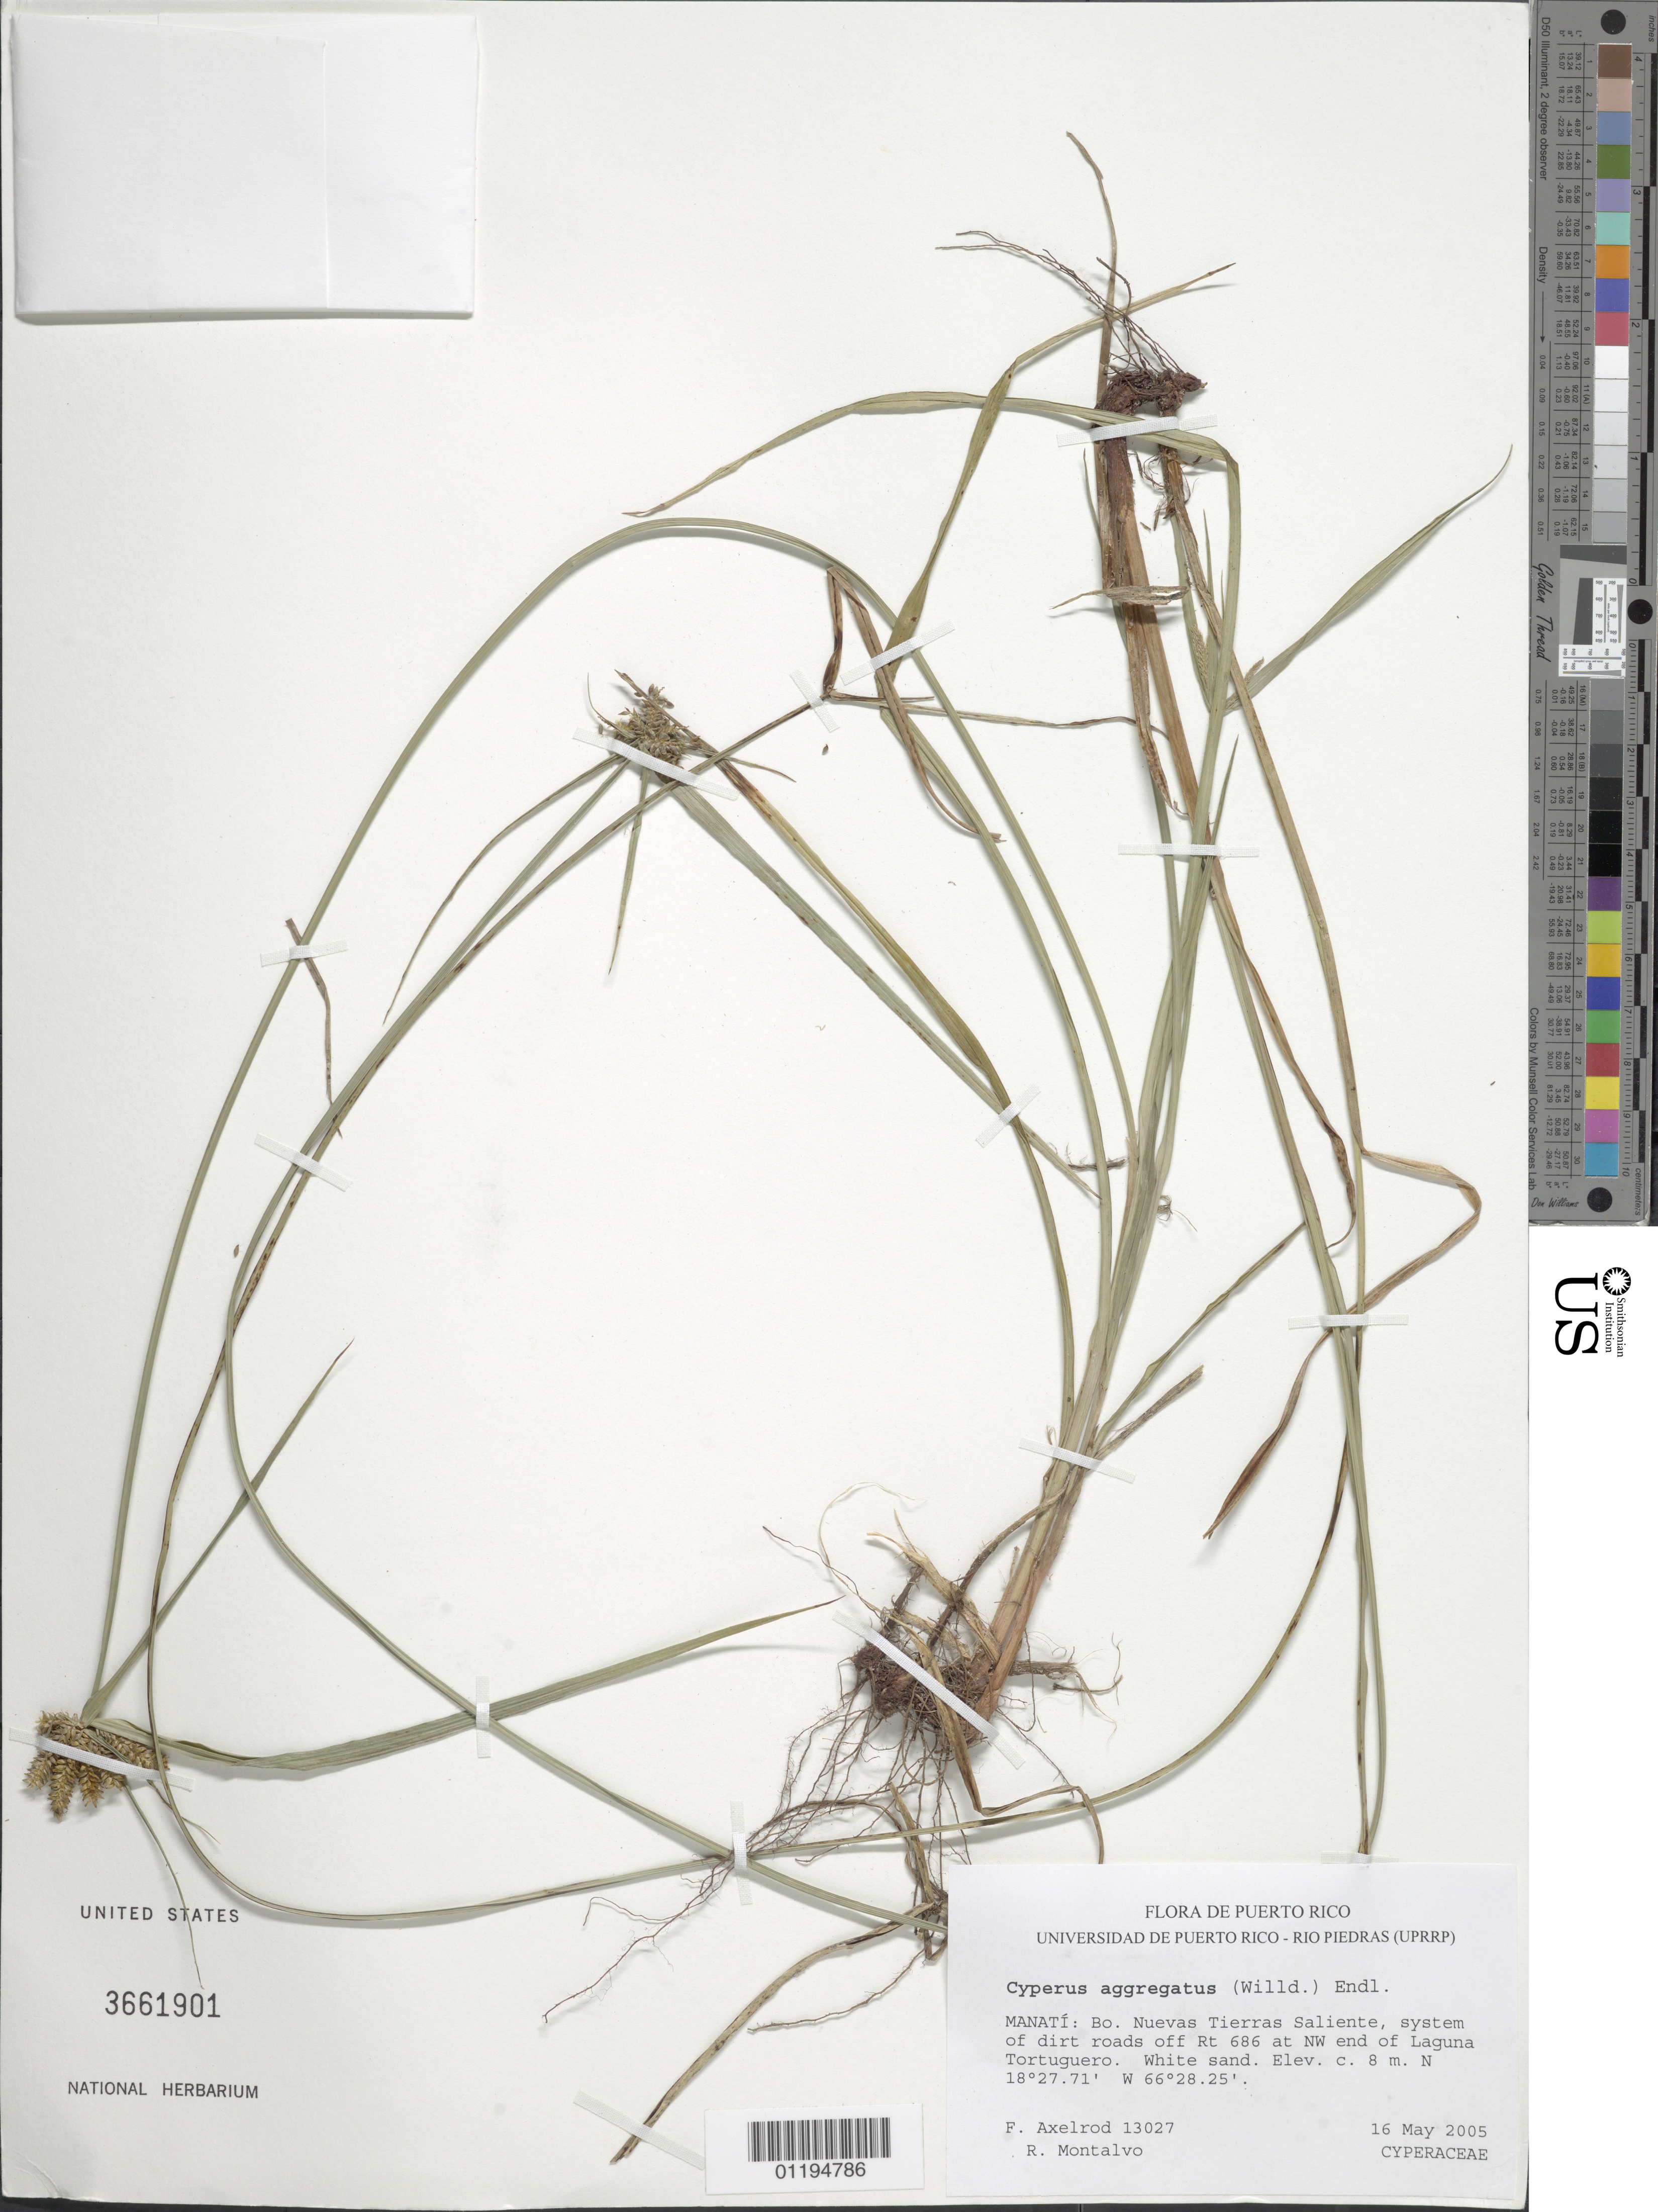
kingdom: Plantae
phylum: Tracheophyta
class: Liliopsida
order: Poales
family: Cyperaceae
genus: Cyperus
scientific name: Cyperus aggregatus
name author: (Willd.) Endl.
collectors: F. S. Axelrod & R. Montalvo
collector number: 13027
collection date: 2005-05-16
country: Puerto Rico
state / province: Manatí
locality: system of dirt rds. ff Rt 686 at NW end of Laguna Tortuguero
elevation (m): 8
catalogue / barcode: US 3661901